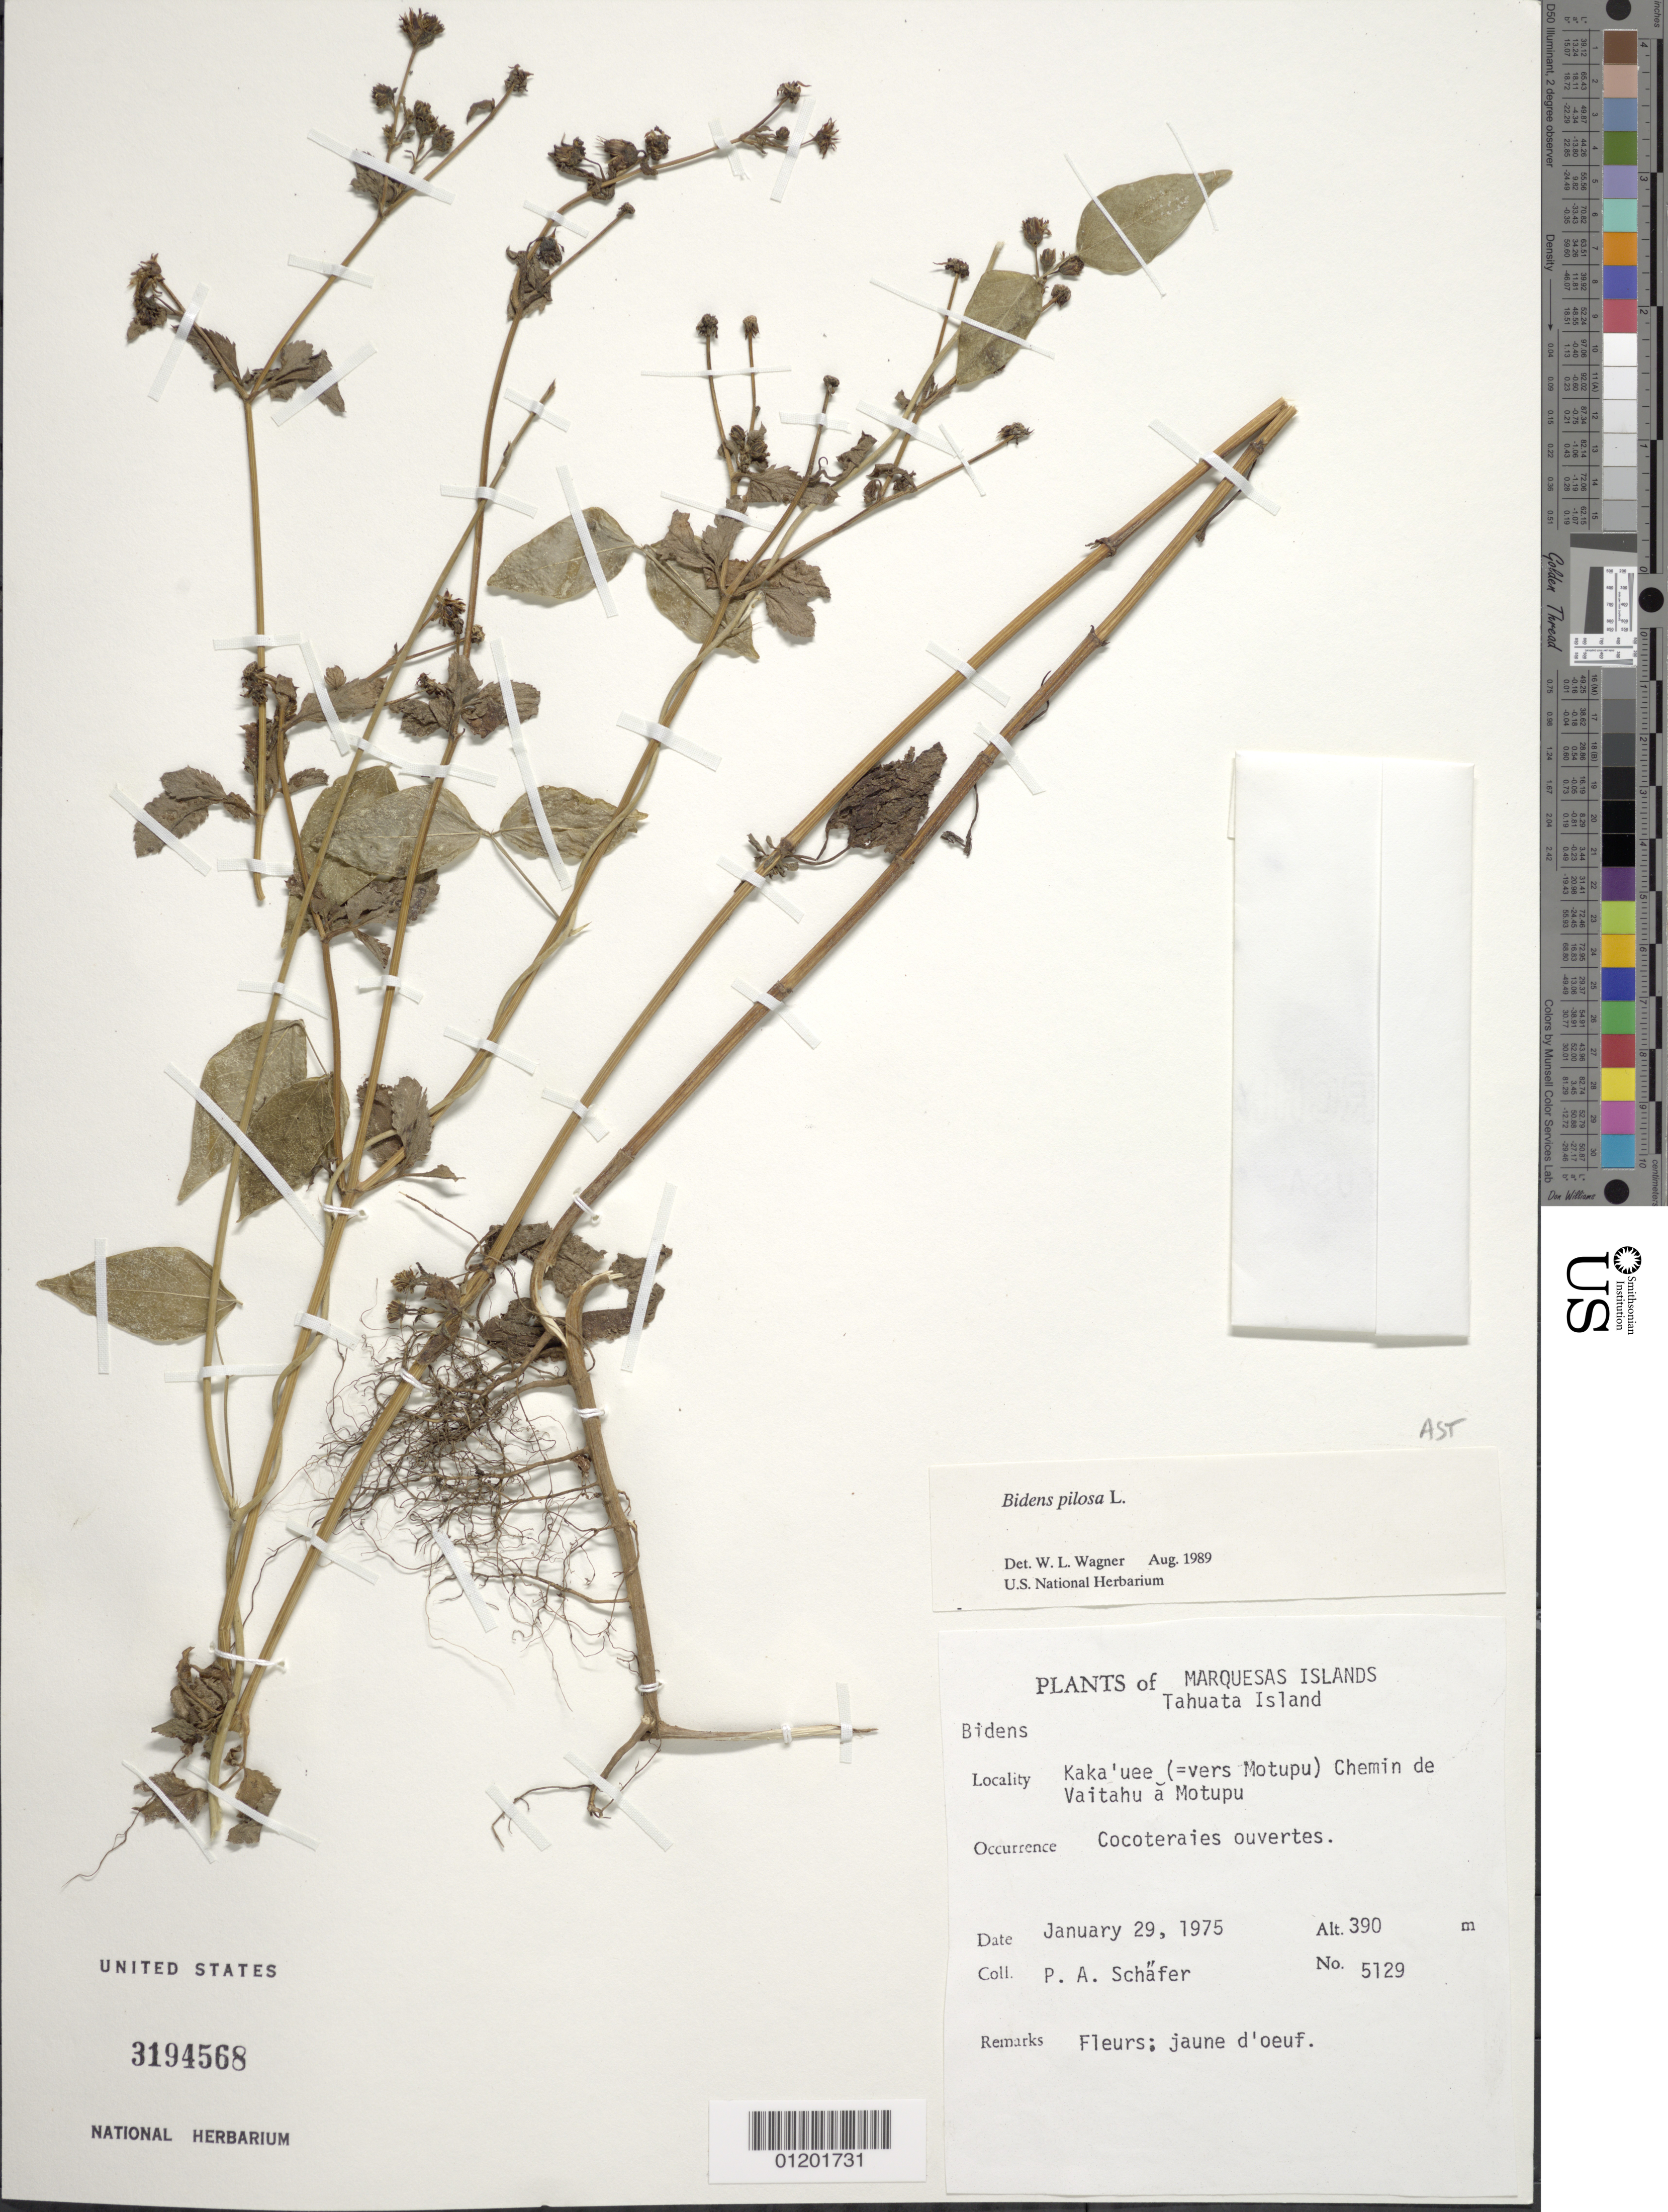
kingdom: Plantae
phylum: Tracheophyta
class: Magnoliopsida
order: Asterales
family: Asteraceae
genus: Bidens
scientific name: Bidens pilosa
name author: L.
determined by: Wagner, W. L., (BOT), Smithsonian Institution - National Museum of Natural History (UNITED STATES)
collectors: P. A. Schäfer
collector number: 5129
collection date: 1975-01-29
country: French Polynesia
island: Tahuata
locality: Kaka'uee (=vers Motupu) Chemin de Vaitahu à Motupu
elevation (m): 390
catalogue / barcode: US 3194568